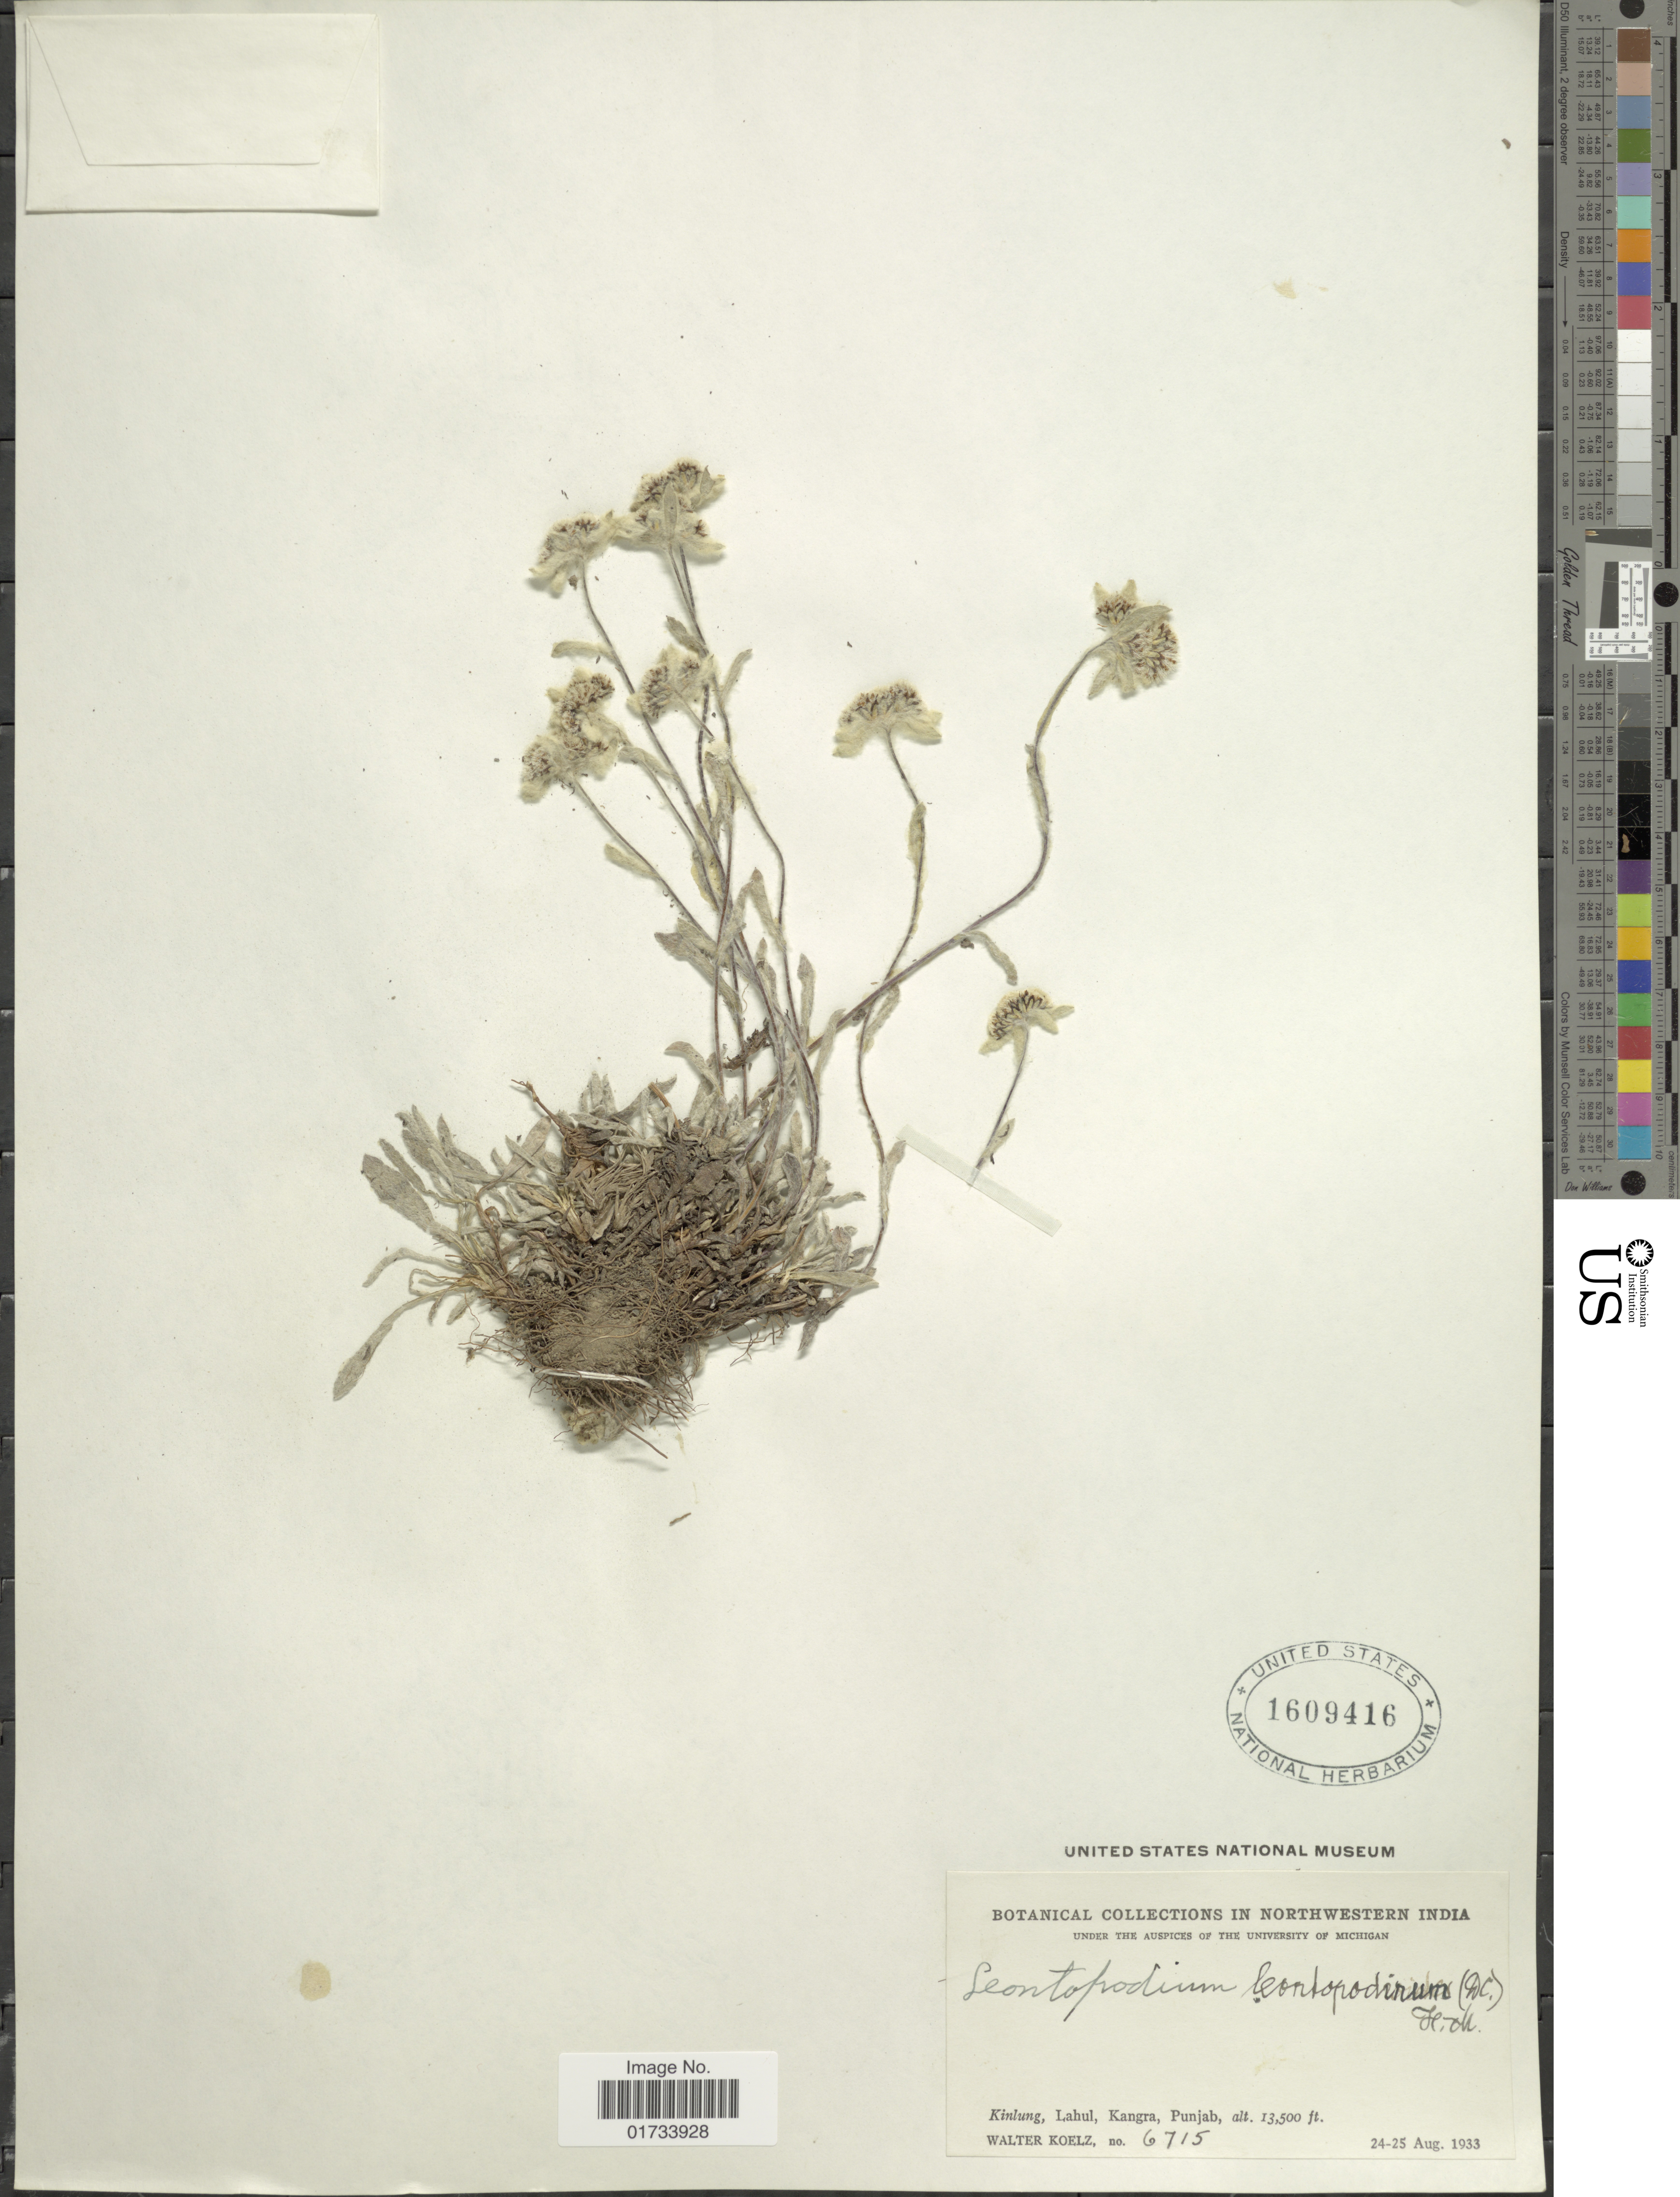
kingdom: Plantae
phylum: Tracheophyta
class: Magnoliopsida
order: Asterales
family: Asteraceae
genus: Leontopodium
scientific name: Leontopodium leontopodinum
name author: (DC.) Hand.-Mazz.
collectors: W. N. Koelz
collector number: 6715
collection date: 1933-08-24/1933-08-25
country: India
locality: Northwestern India, Kinlung, Lahul, Kangra, Punjab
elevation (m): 4115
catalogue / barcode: US 1609416